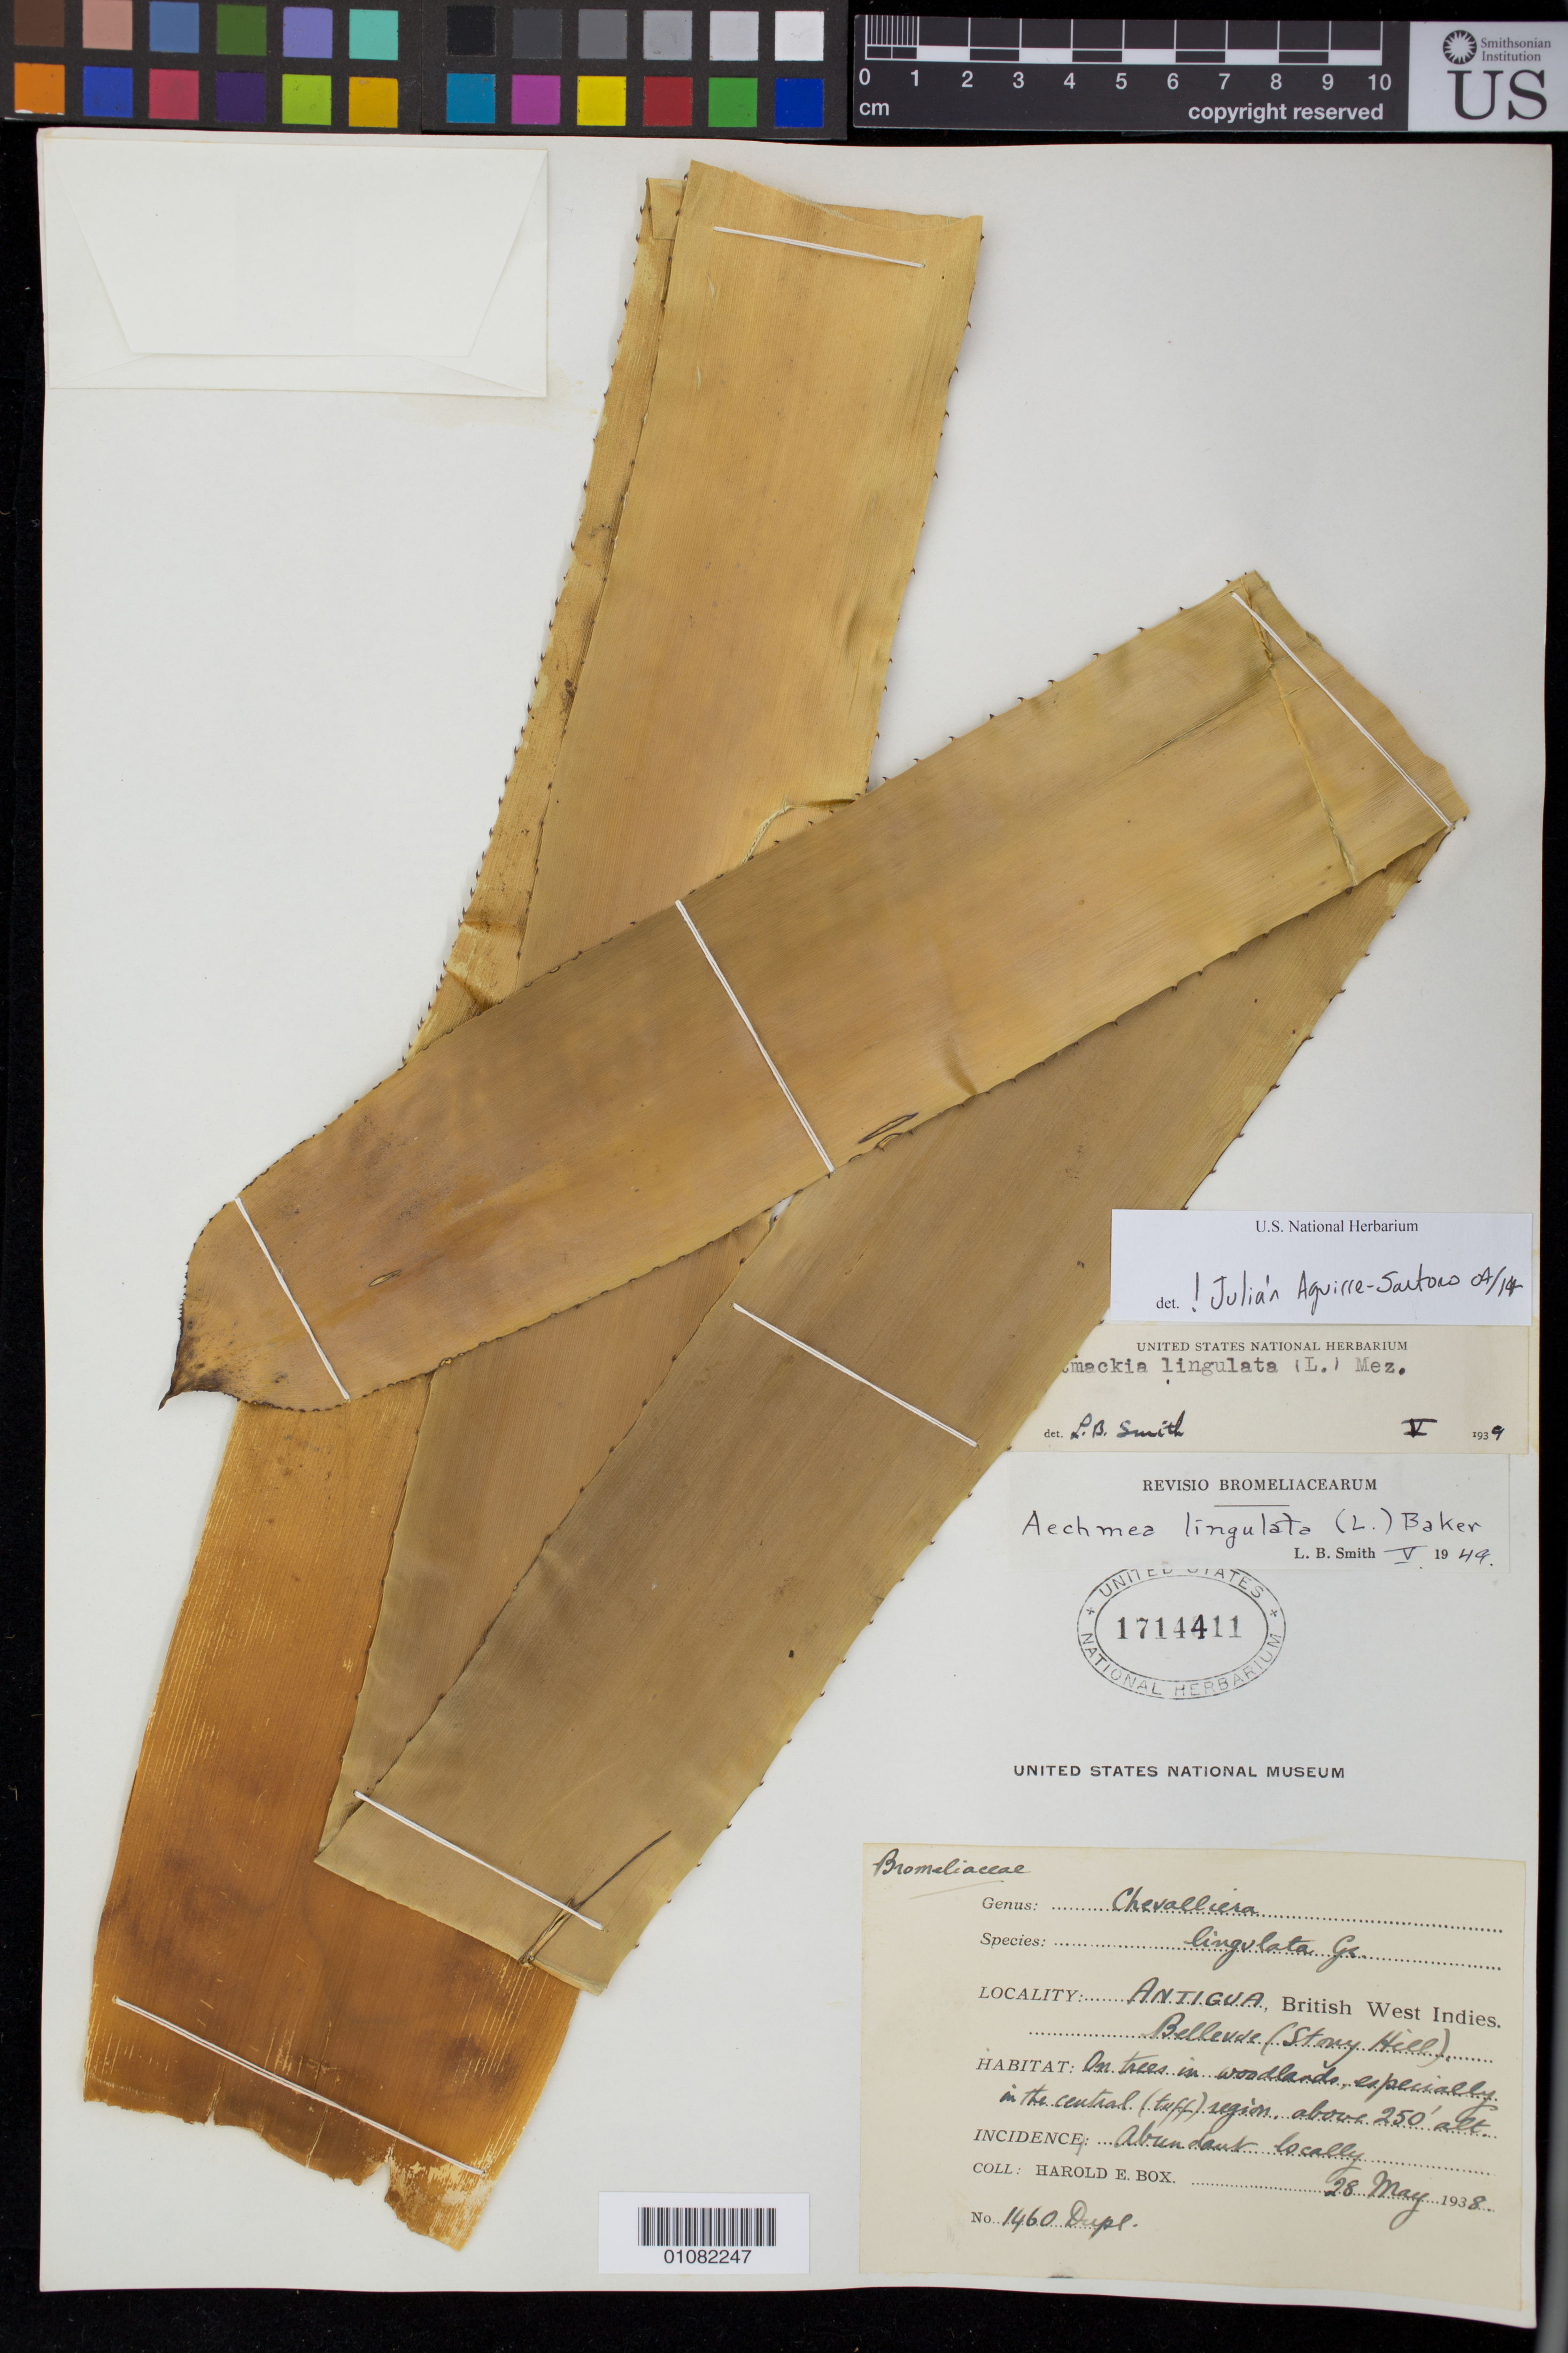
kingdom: Plantae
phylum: Tracheophyta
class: Liliopsida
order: Poales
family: Bromeliaceae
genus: Wittmackia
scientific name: Wittmackia lingulata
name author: (L.) Mez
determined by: Strong, Mark T., (BOT), Smithsonian Institution - National Museum of Natural History (UNITED STATES)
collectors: H. E. Box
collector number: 1460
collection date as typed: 28 May 1938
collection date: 1938-05-28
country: Antigua and Barbuda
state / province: Saint John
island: Antigua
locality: Bellevue (Stony Hill)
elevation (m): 76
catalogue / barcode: US 1714411